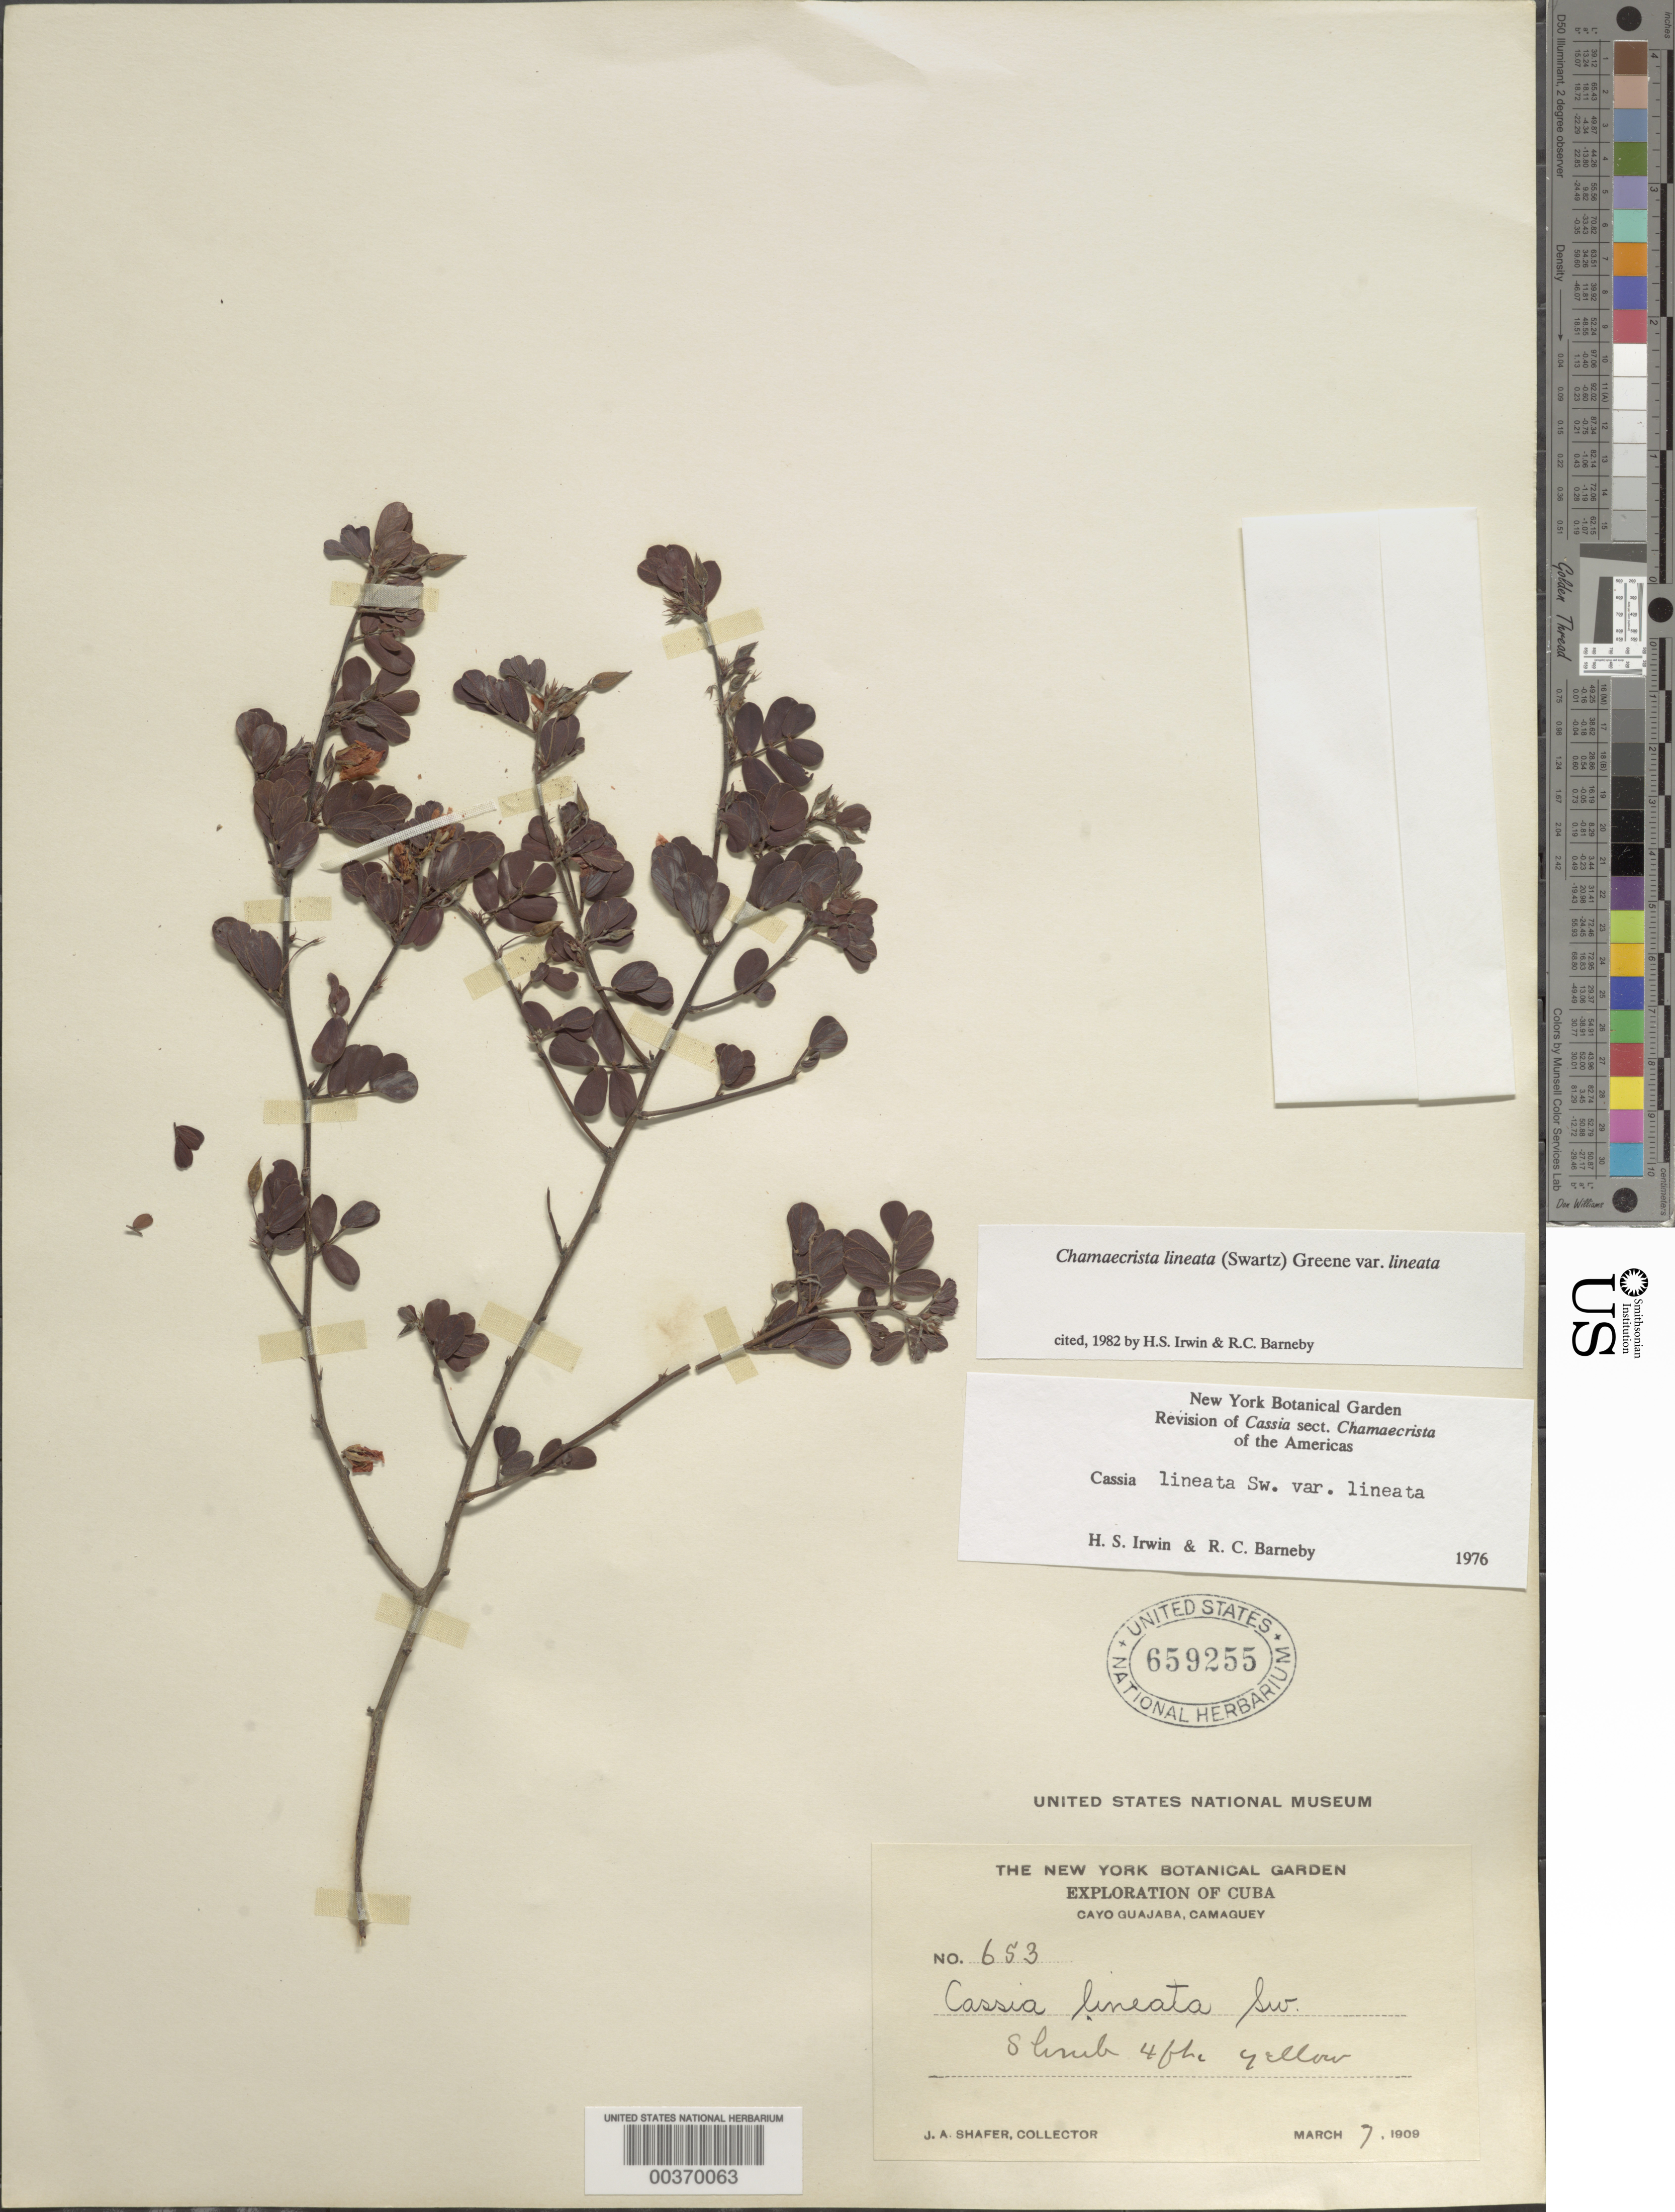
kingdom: Plantae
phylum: Tracheophyta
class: Magnoliopsida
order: Fabales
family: Fabaceae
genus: Chamaecrista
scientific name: Chamaecrista lineata var. lineata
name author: (Sw.) Greene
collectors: J. A. Shafer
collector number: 653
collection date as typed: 07 Mar 1909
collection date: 1909-03-07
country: Cuba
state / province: Camagüey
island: Greater Antilles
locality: Cayo Guajaba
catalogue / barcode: US 659255